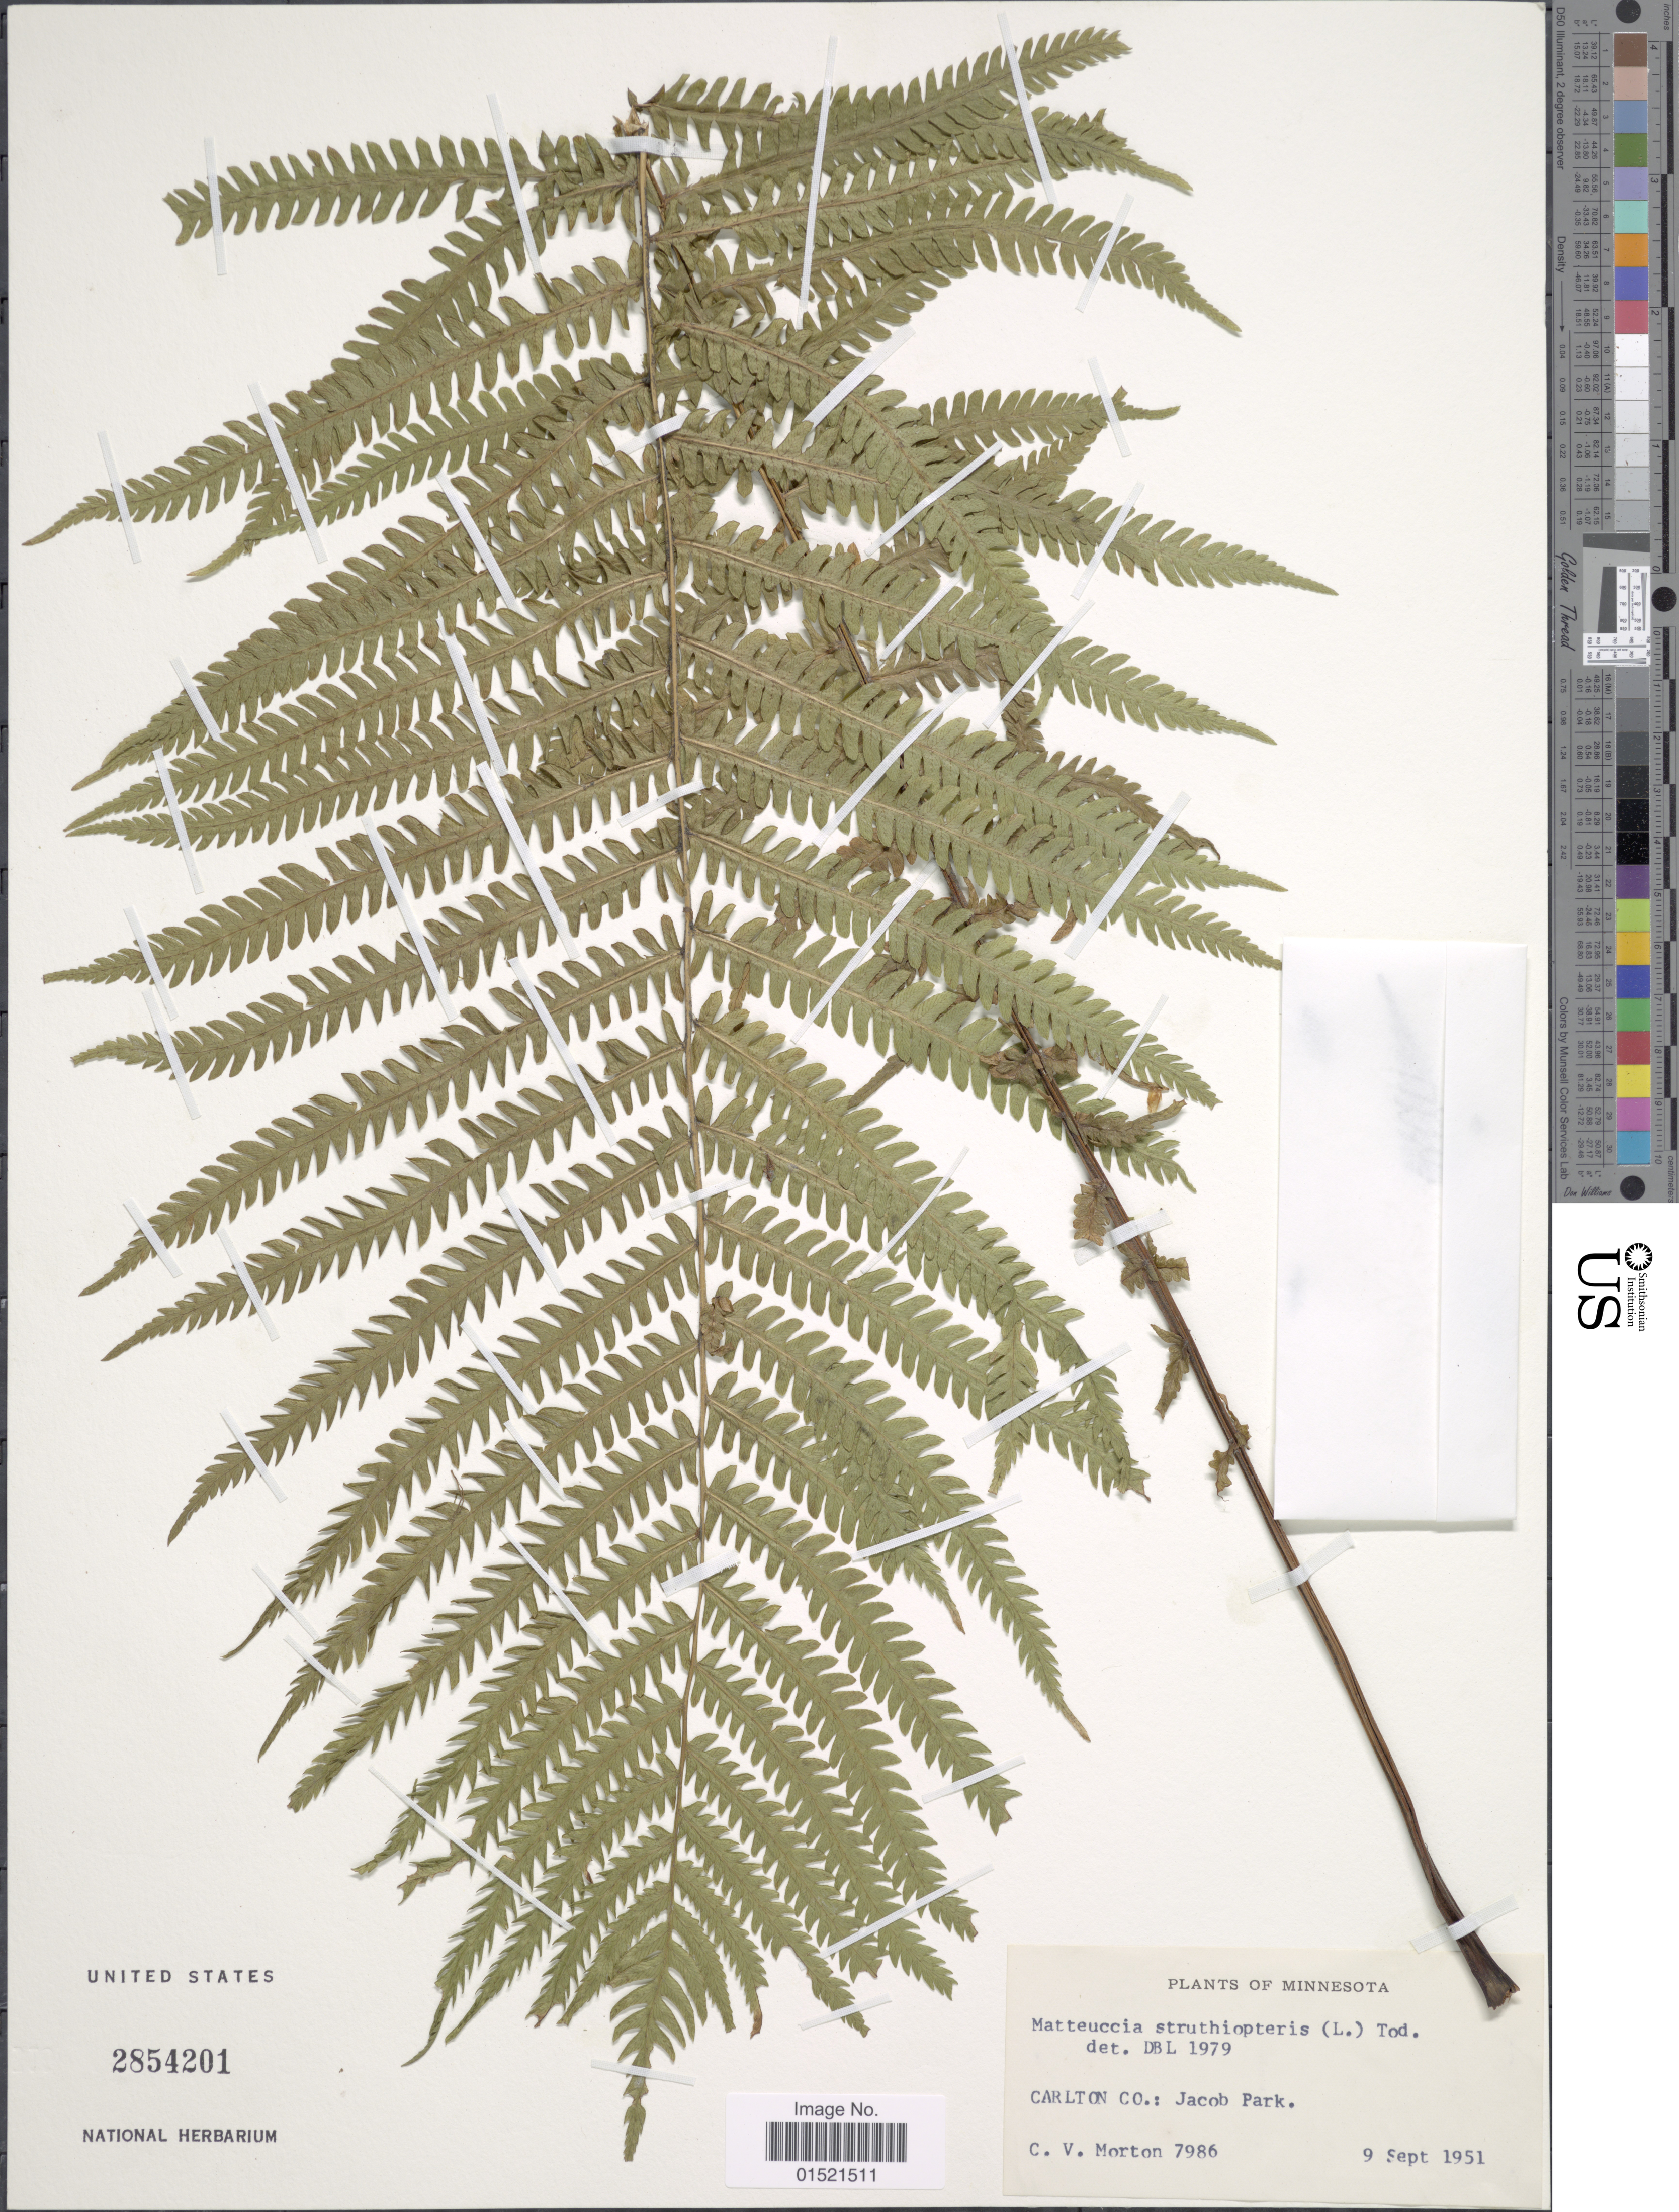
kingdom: Plantae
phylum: Tracheophyta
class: Polypodiopsida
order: Polypodiales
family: Onocleaceae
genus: Matteuccia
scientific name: Matteuccia struthiopteris var. pensylvanica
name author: (Willd.) C.V. Morton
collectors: C. V. Morton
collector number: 7986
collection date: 1951-09-09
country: United States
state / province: Minnesota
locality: Carlton Co.: Jacob Park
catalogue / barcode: US 2854201